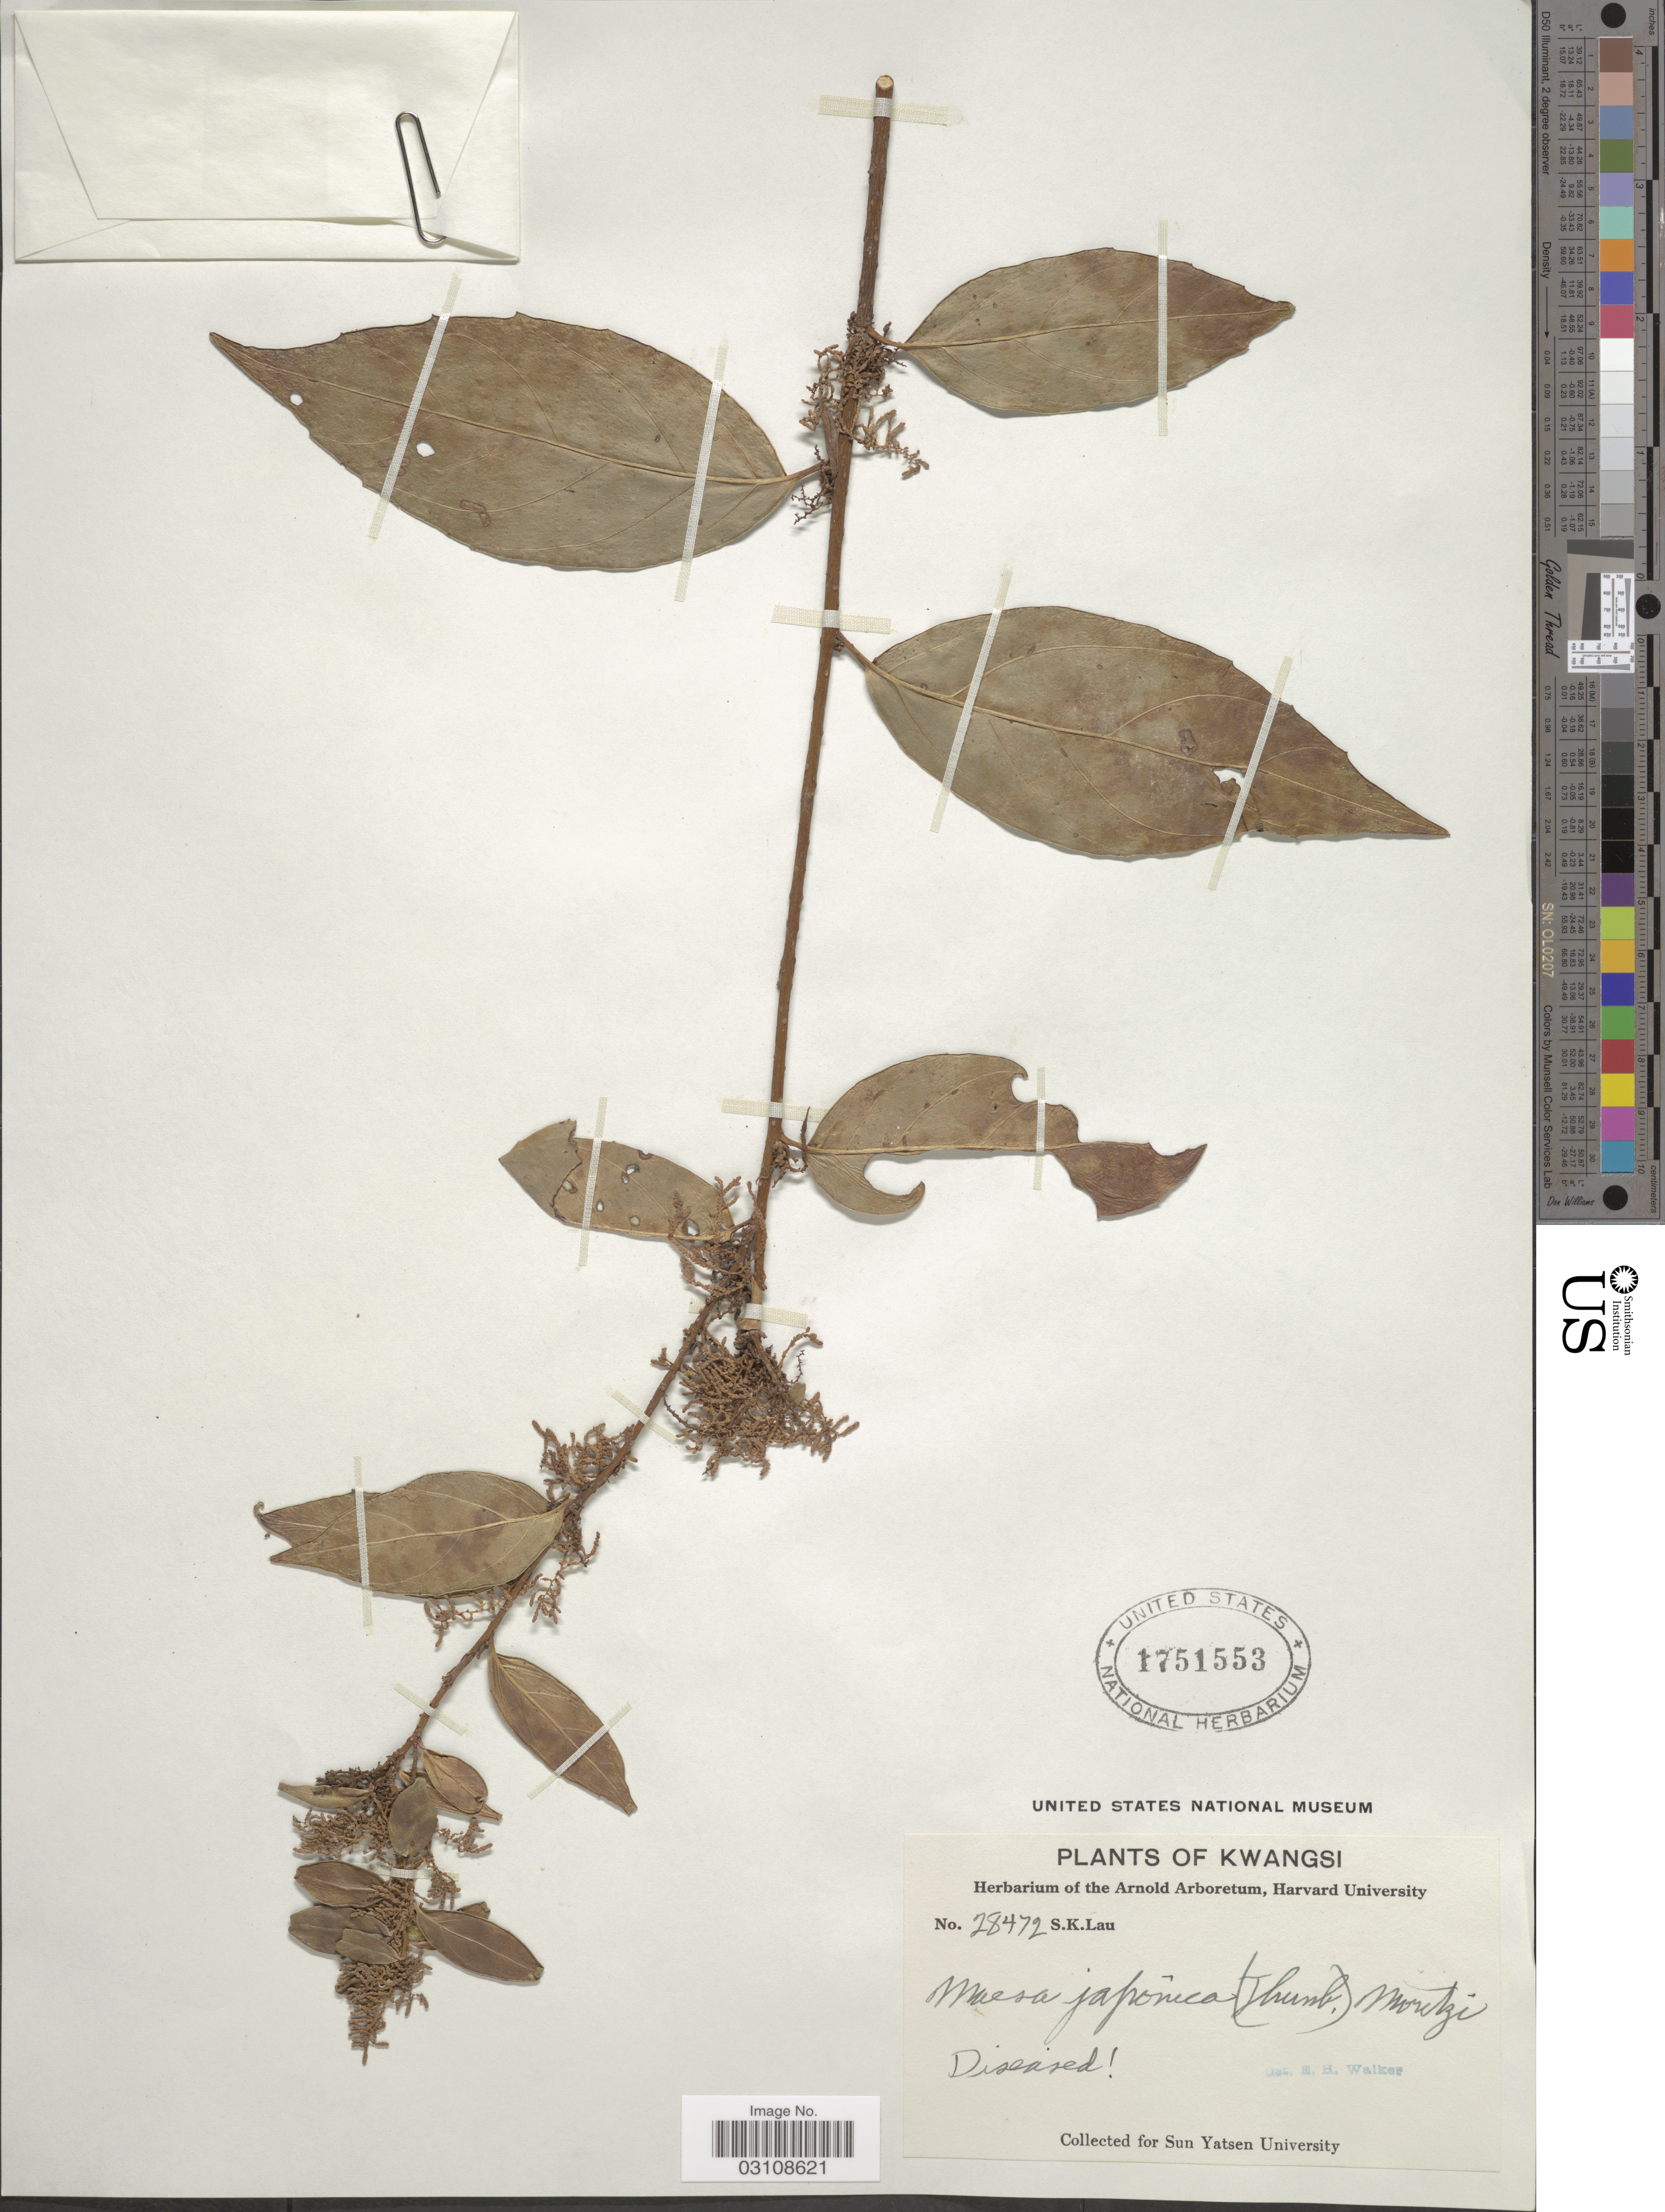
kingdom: Plantae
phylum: Tracheophyta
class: Magnoliopsida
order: Ericales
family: Primulaceae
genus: Maesa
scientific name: Maesa japonica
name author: Merr.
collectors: S. K. Lau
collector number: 28472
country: China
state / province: Guangxi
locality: Kwangsi.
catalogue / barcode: US 1751553